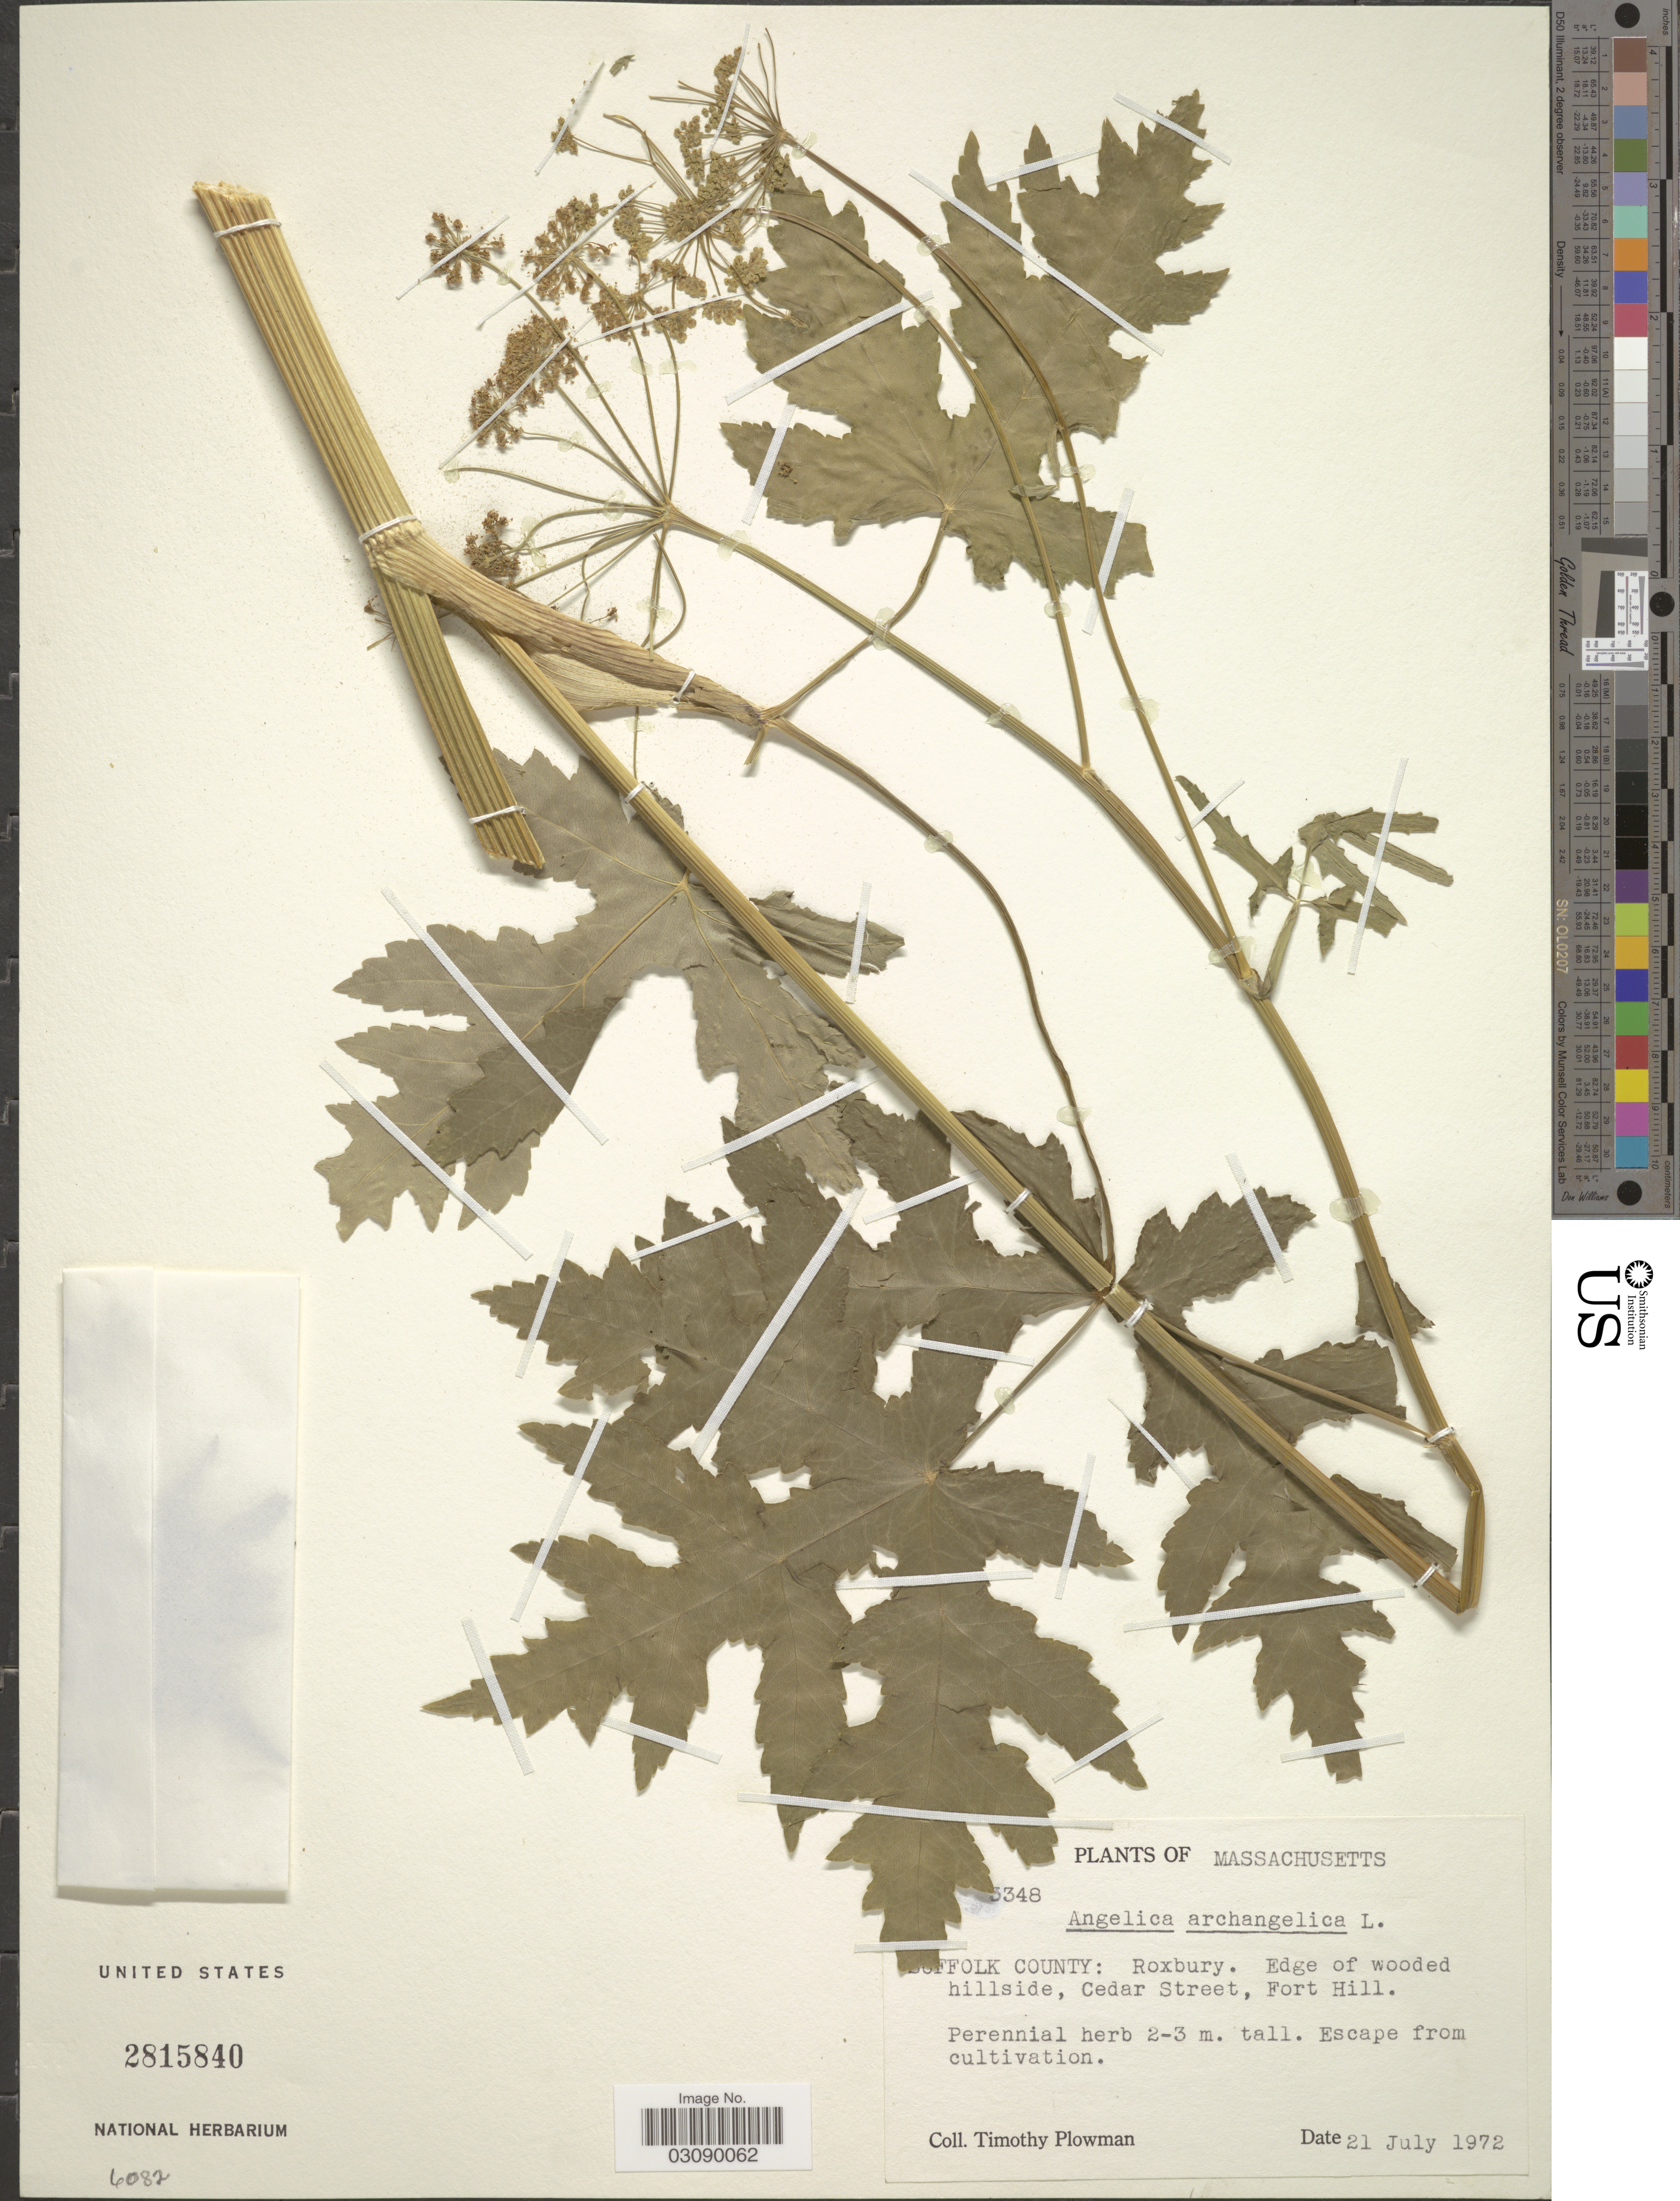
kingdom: Plantae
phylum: Tracheophyta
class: Magnoliopsida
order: Apiales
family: Apiaceae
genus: Angelica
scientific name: Angelica archangelica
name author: L.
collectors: T. Plowman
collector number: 3348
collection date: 1972-07-21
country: United States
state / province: Massachusetts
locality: Suffolk County: Roxbury. Edge of wooded hillside, Cedar Street, Fort Hill.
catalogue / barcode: US 2815840